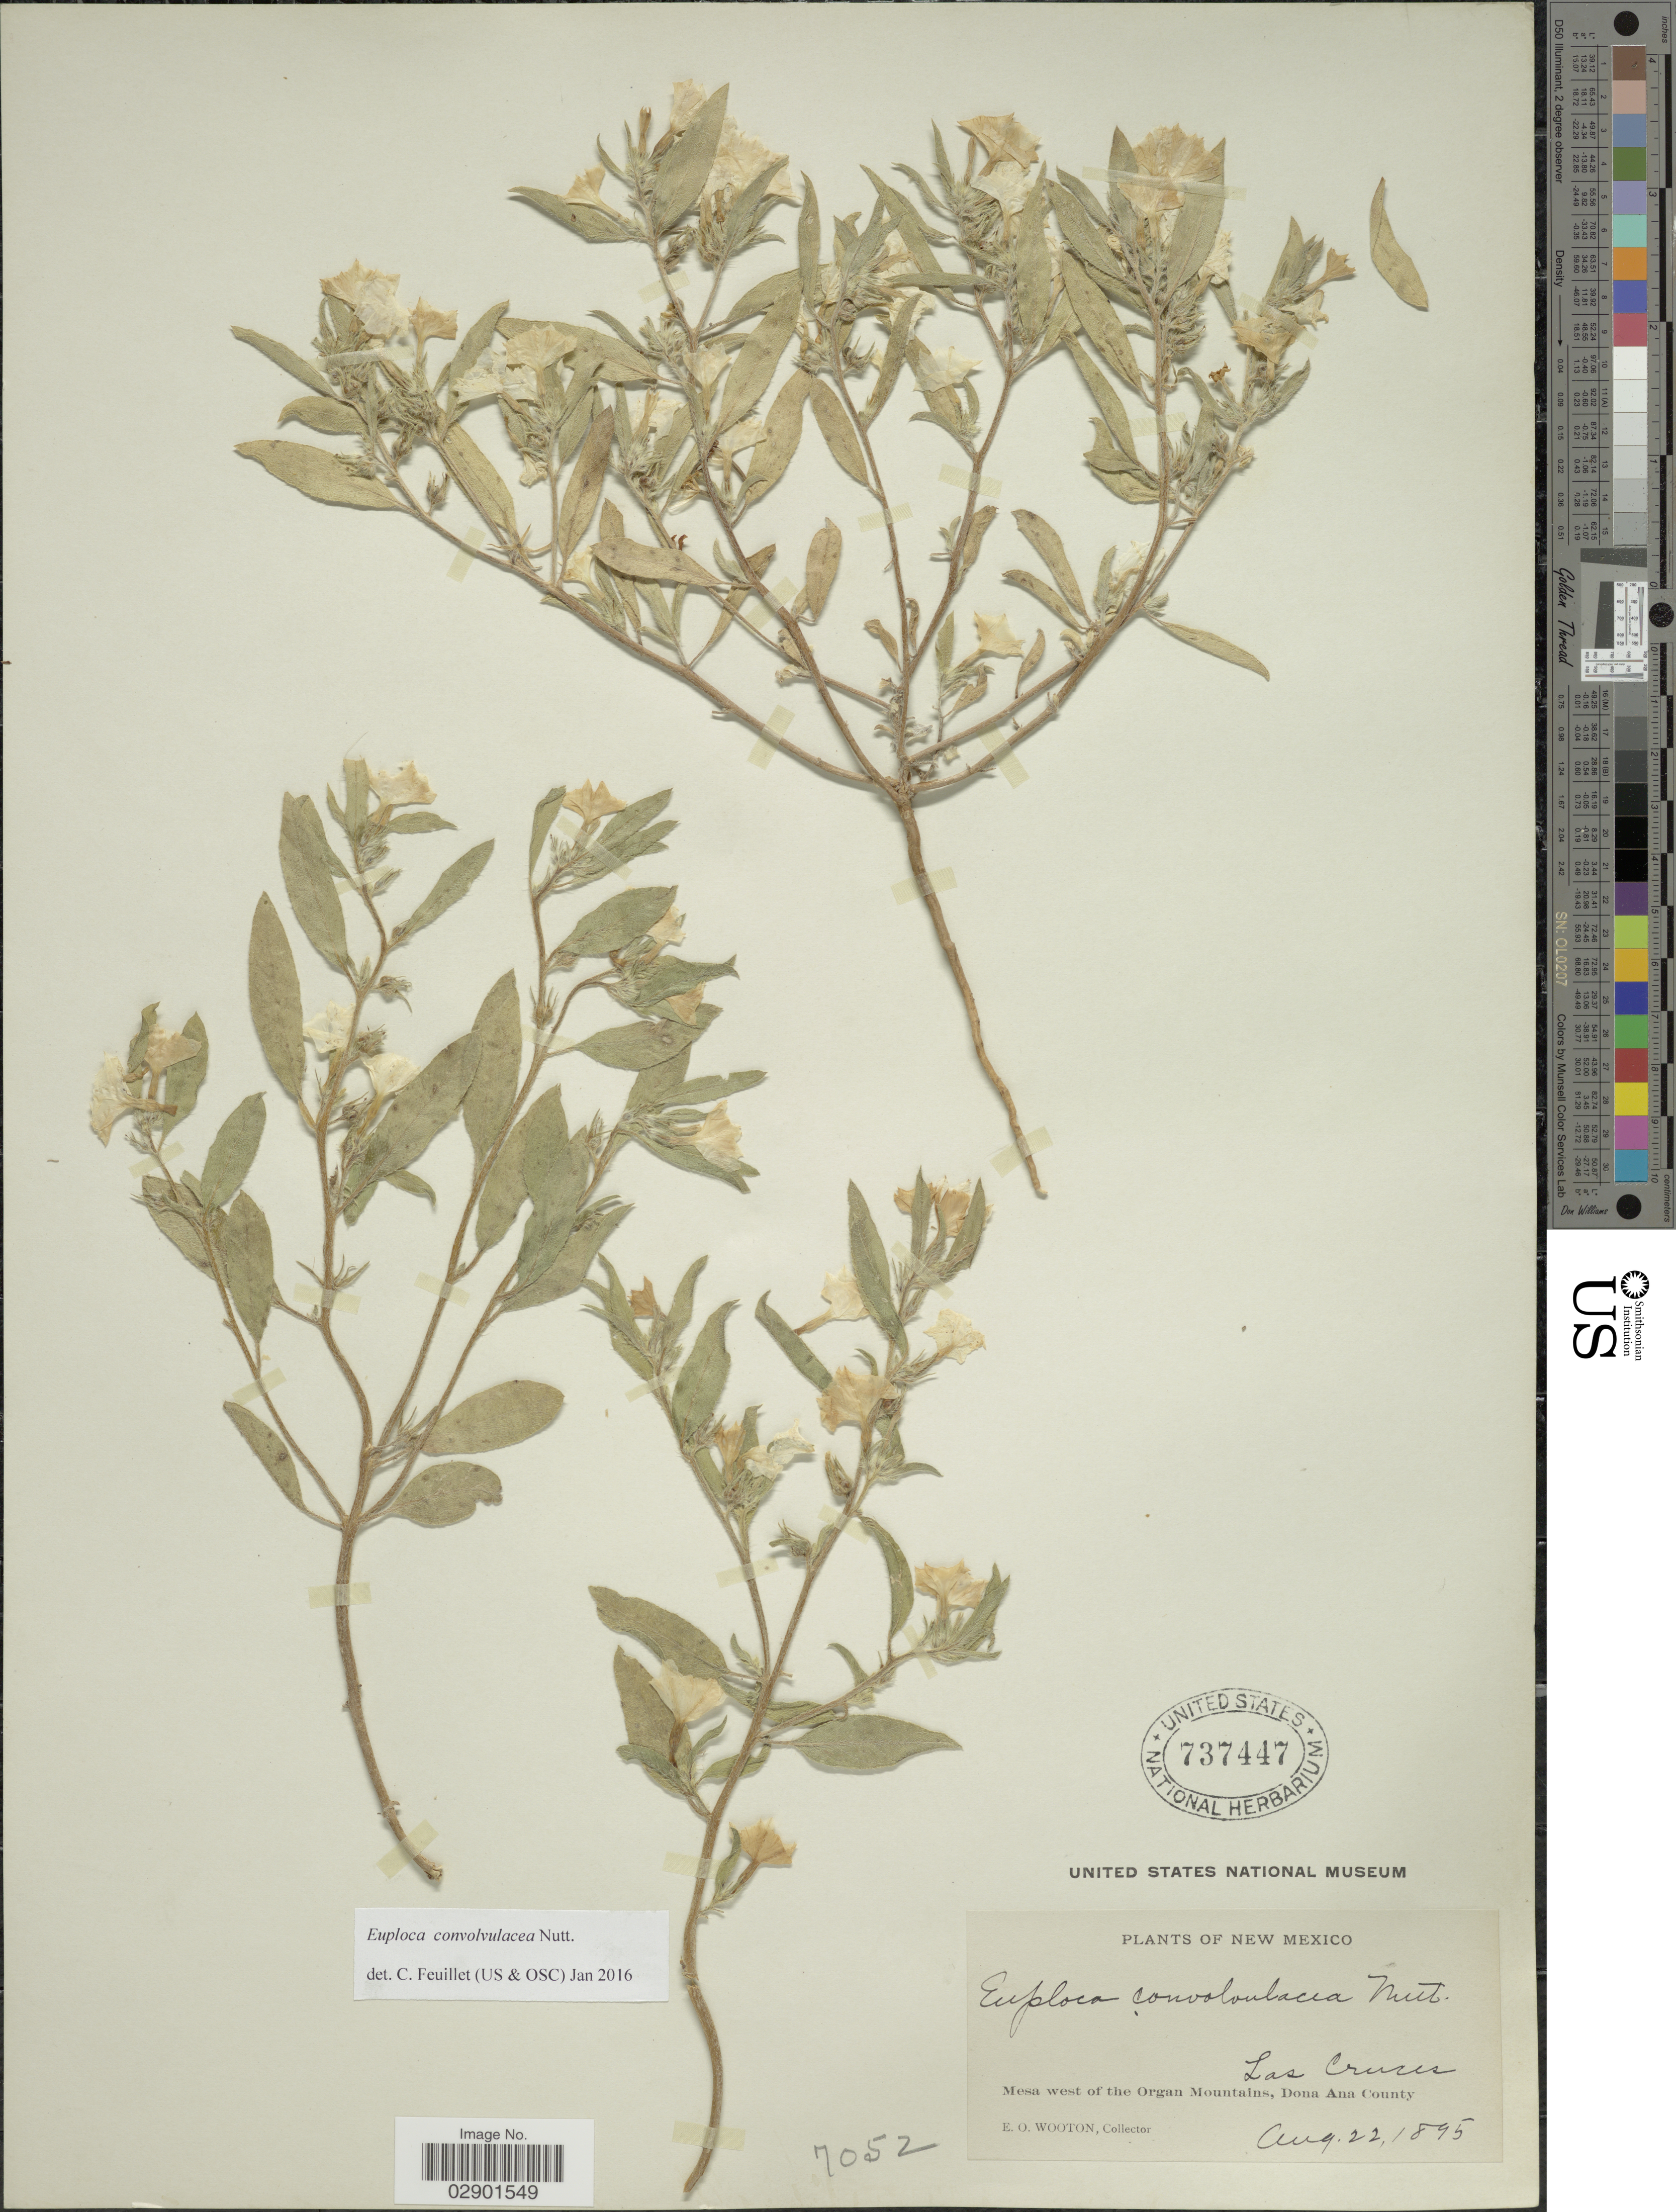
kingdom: Plantae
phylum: Tracheophyta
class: Magnoliopsida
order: Boraginales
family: Heliotropiaceae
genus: Euploca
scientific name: Euploca convolvulacea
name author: Nutt.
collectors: E. O. Wooton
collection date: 1895-08-22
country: United States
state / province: New Mexico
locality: Las Cruces. Mesa west of the Organ Mountains, Dona Ana County.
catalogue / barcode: US 737447